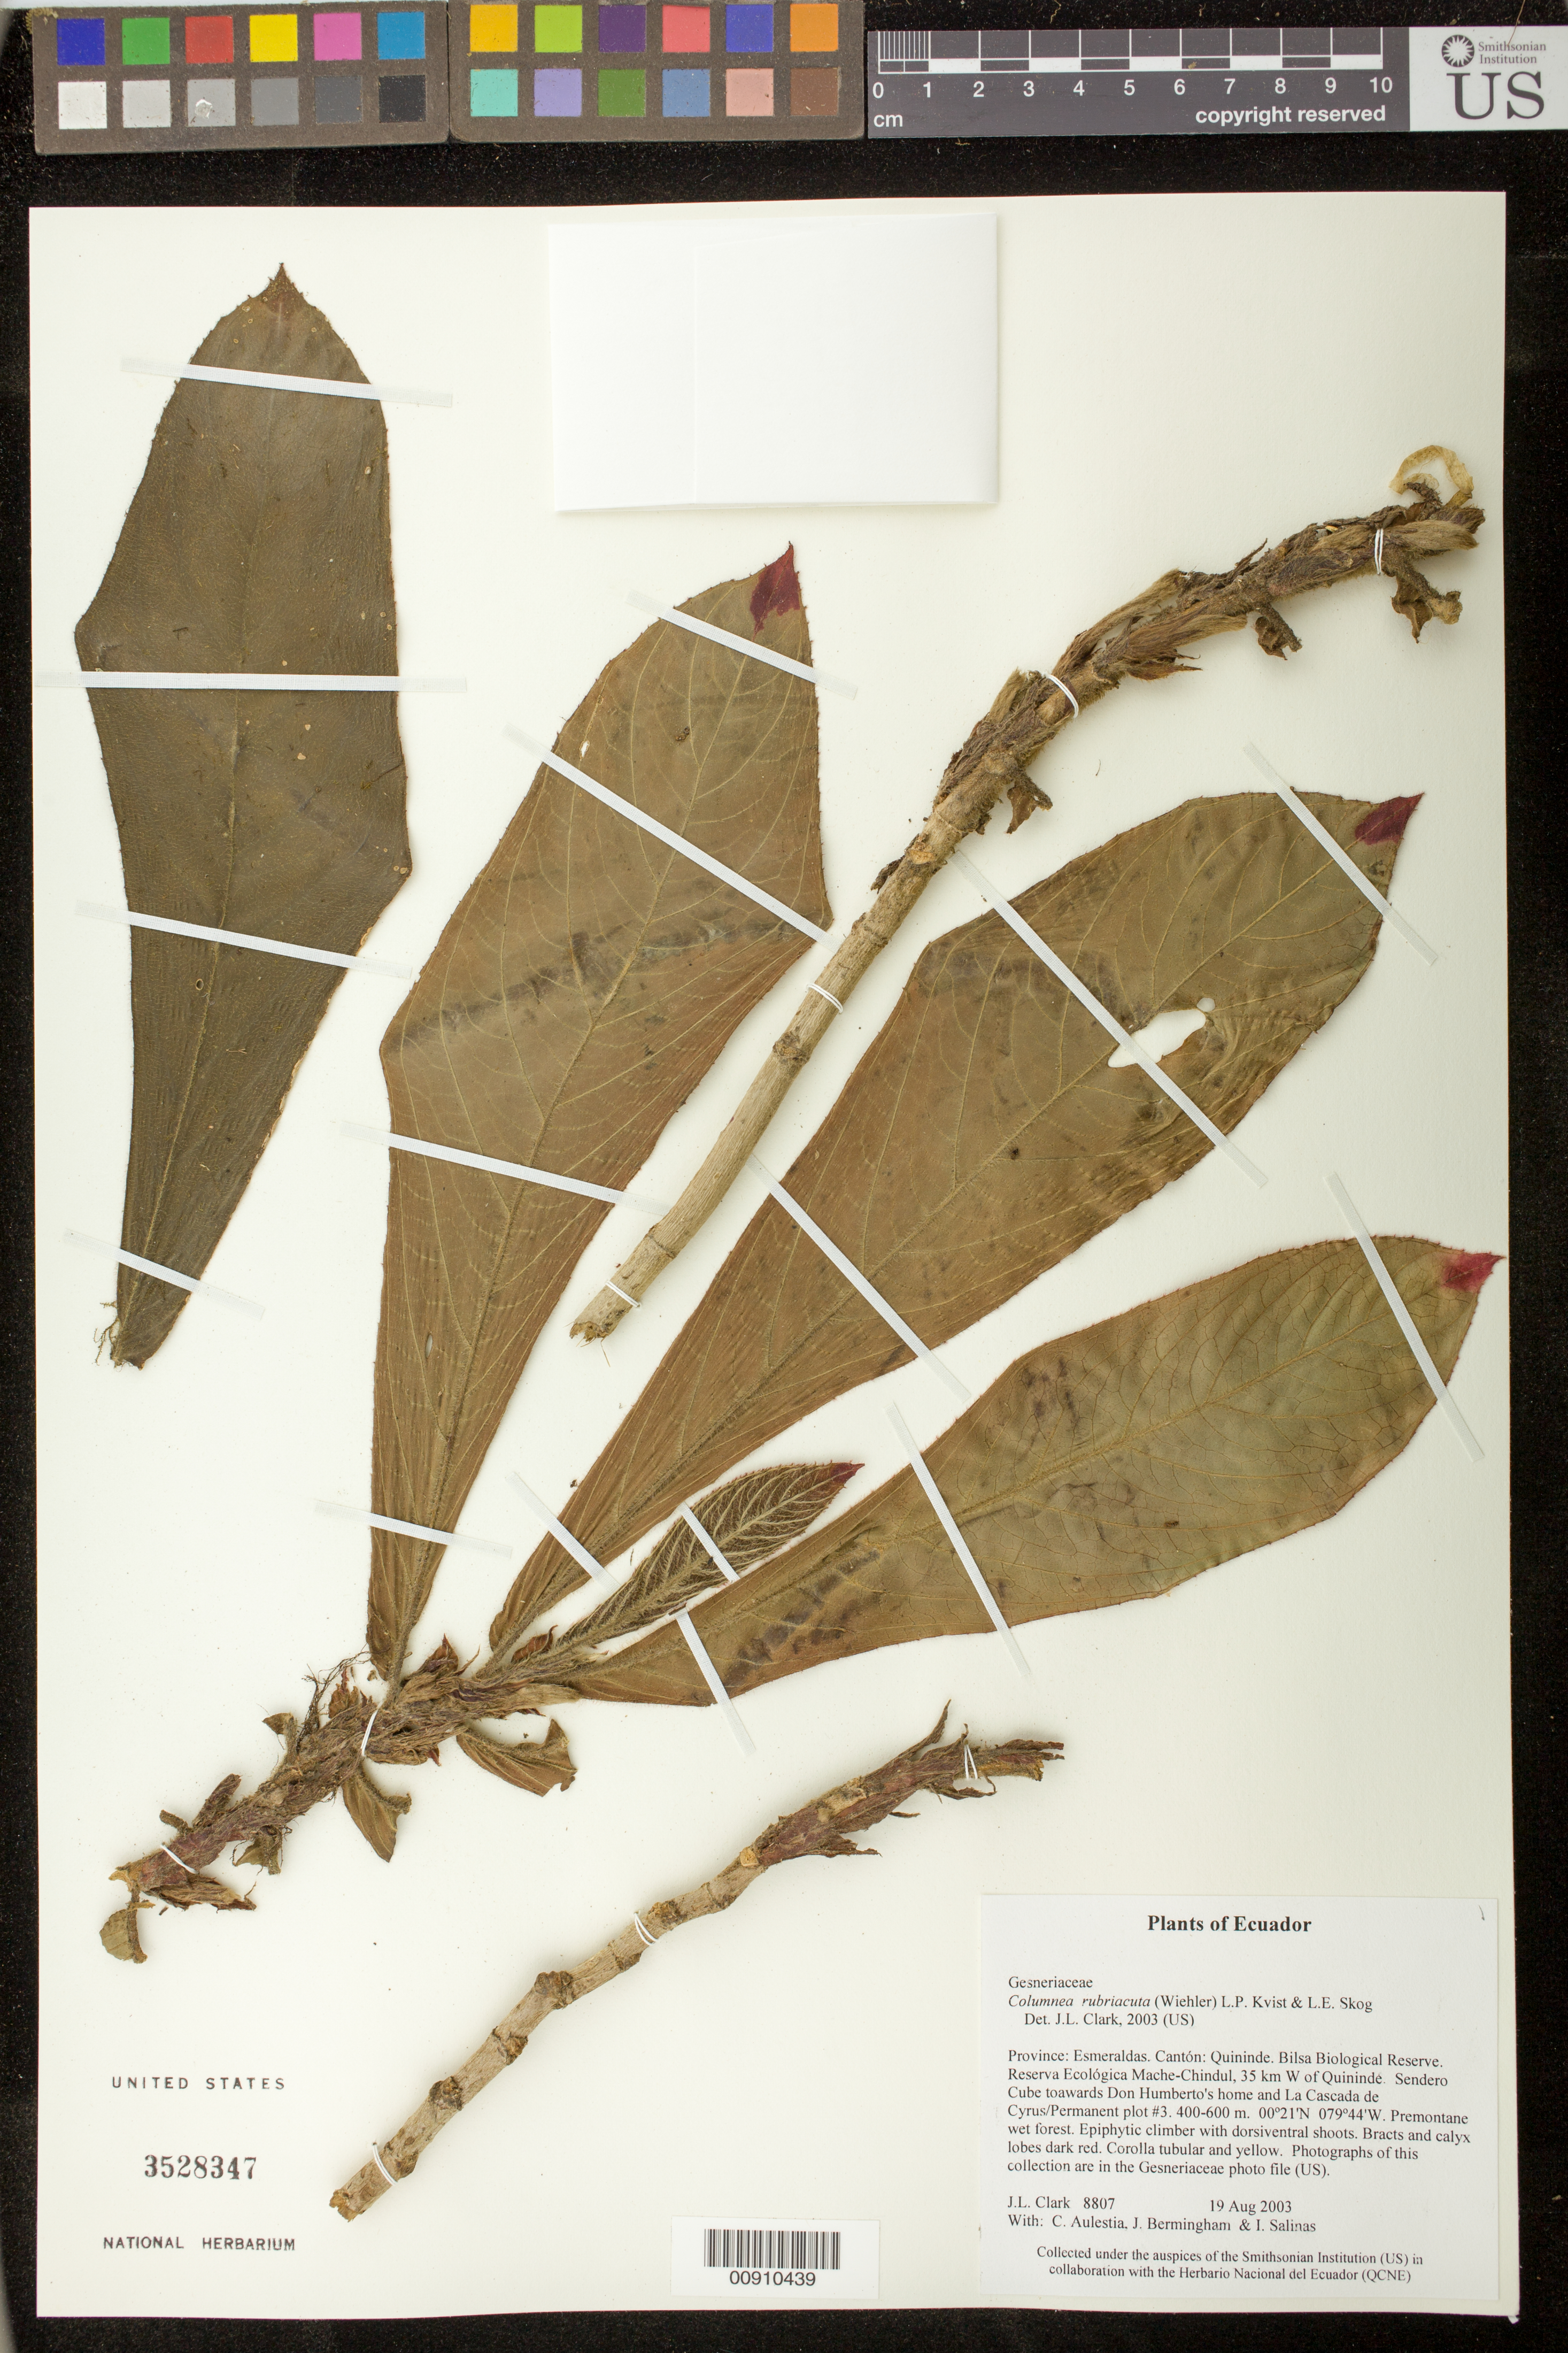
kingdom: Plantae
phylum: Tracheophyta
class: Magnoliopsida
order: Lamiales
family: Gesneriaceae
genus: Columnea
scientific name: Columnea rubriacuta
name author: (Wiehler) L.P. Kvist & L.E. Skog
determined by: Clark, J. L., (SEL), The Marie Selby Botanical Garden (UNITED STATES)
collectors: J. L. Clark, C. Aulestia, J. Bermingham & I. Salinas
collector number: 8807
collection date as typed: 19 Aug 2003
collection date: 2003-08-19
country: Ecuador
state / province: Esmeraldas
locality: Quininde. Bilsa Biological Reserve. Reserva Ecológica Mache-Chindul, 35 km W of Quinindé. Sendero Cube toawards Don Humberto's home and La Cascada de Cyrus/Permanent plot #3.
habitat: Premontane wet forest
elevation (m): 400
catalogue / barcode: US 3528347